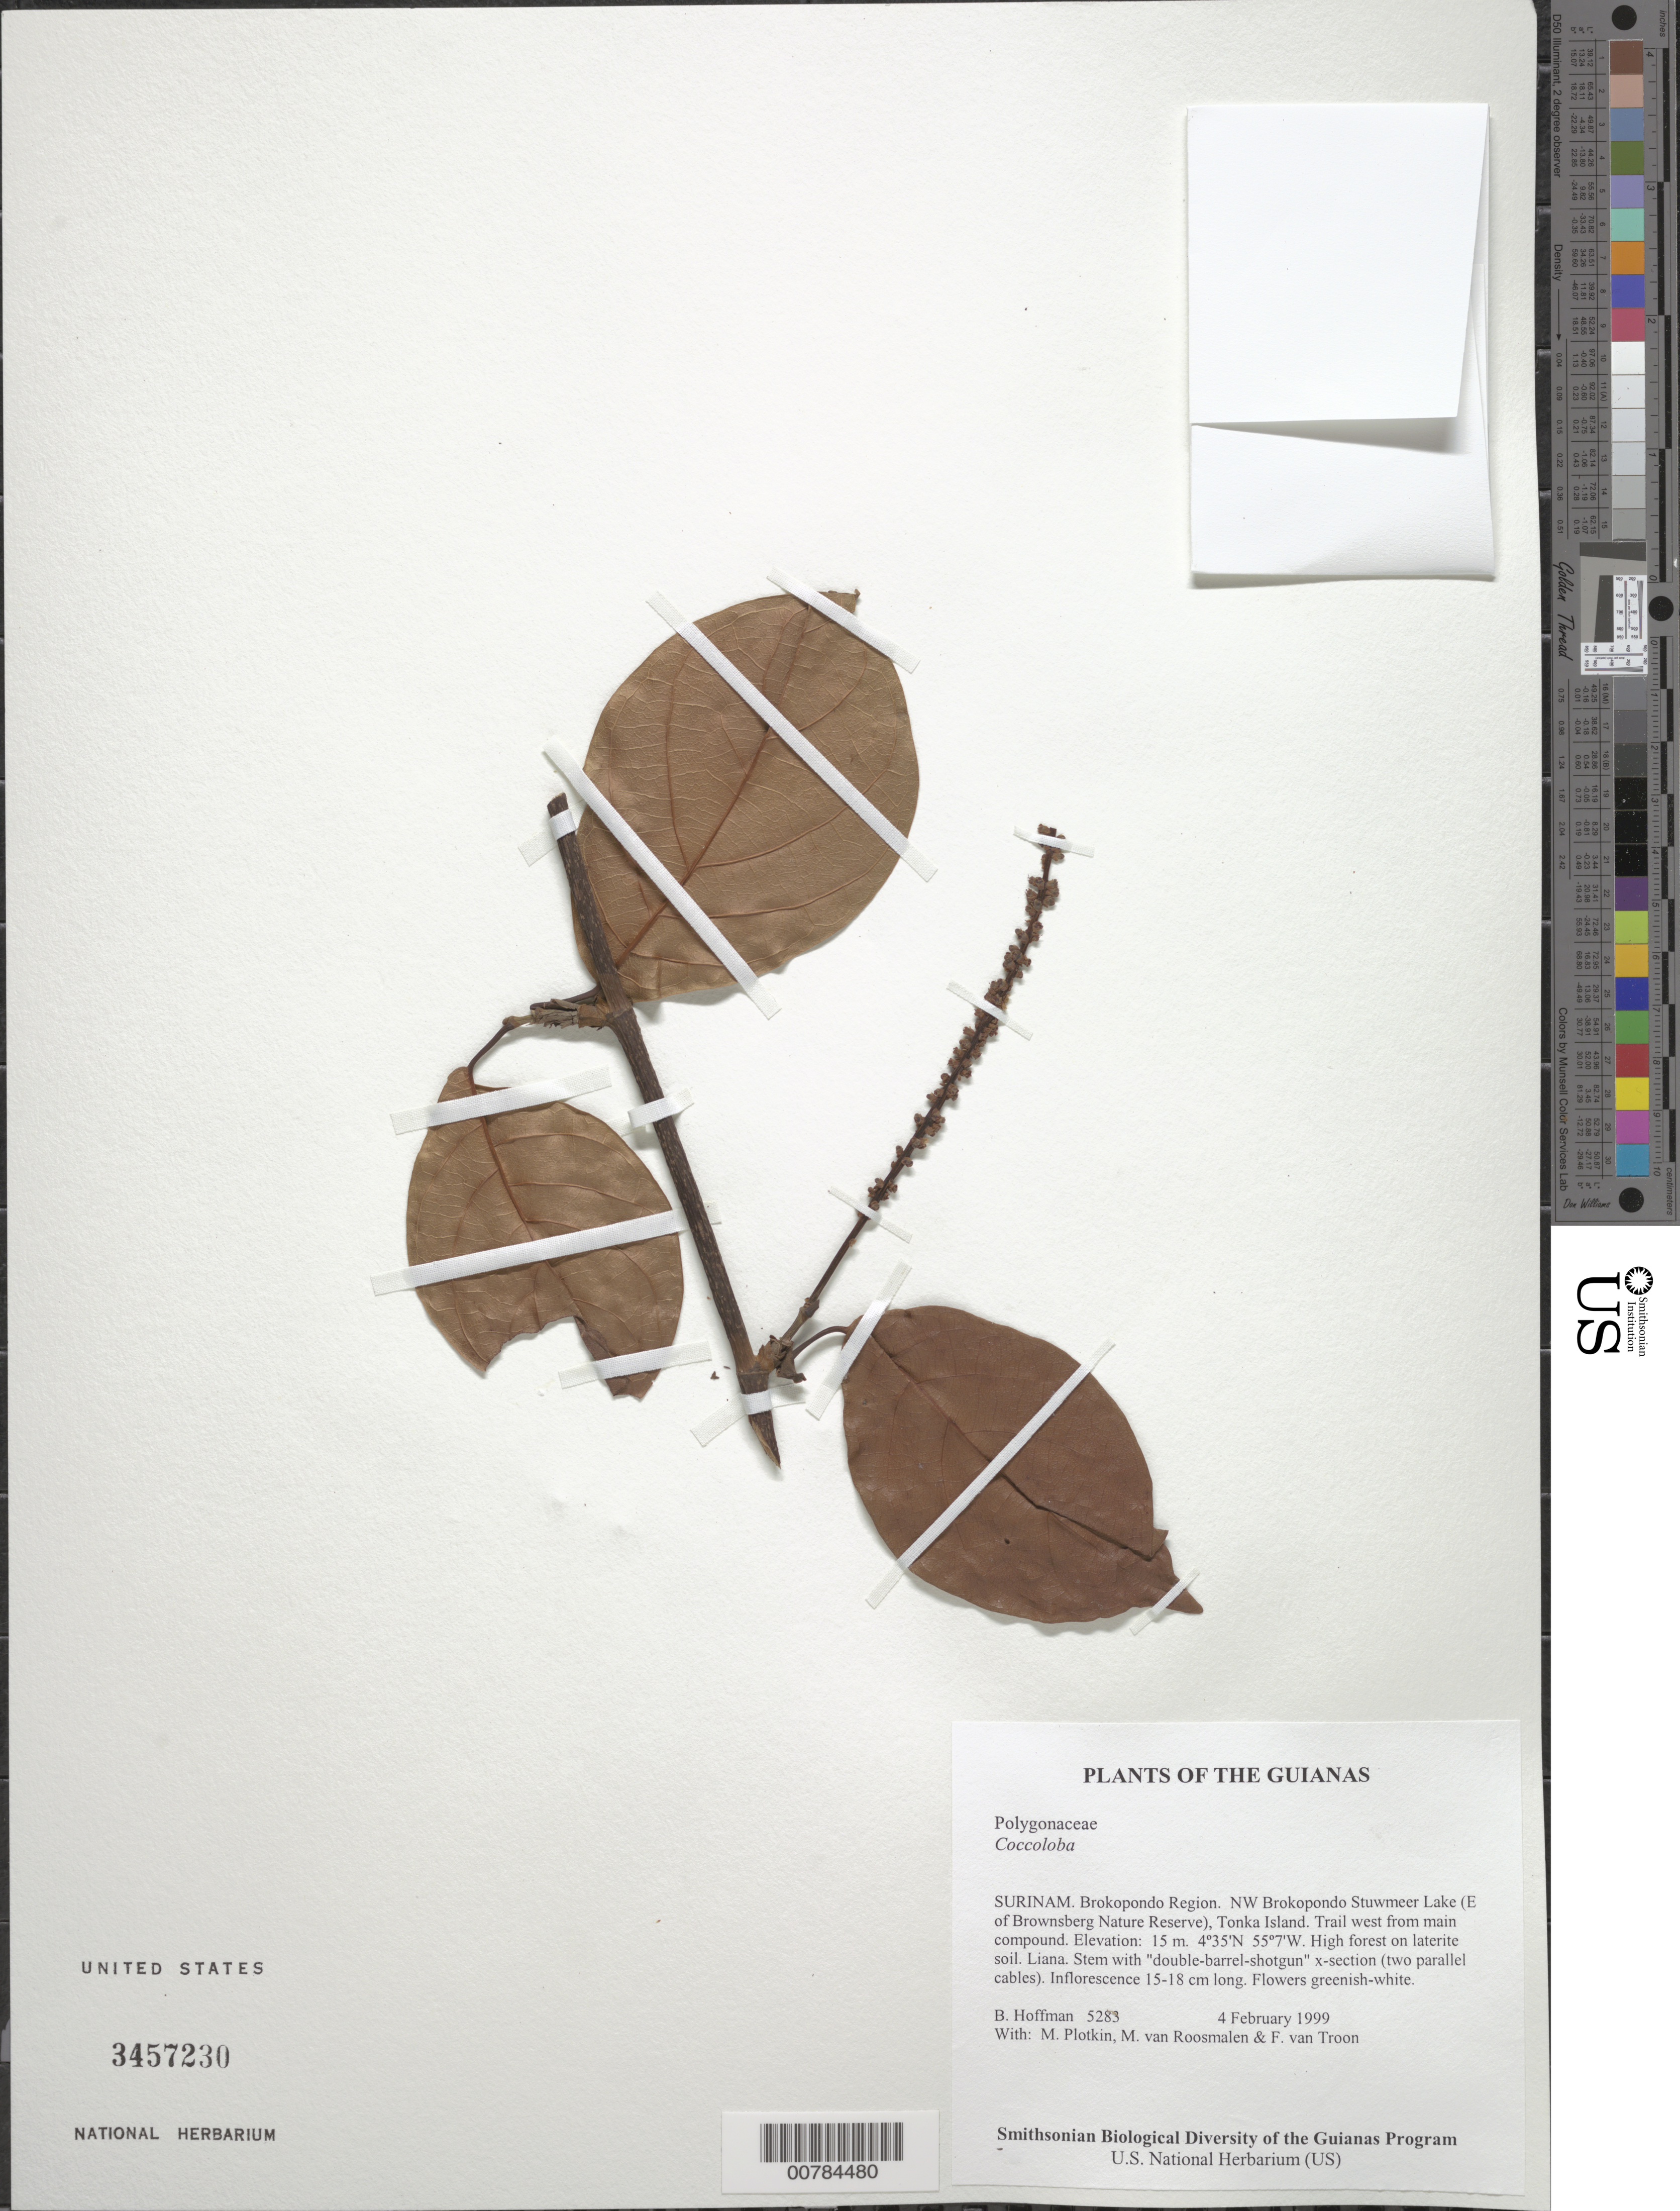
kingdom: Plantae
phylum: Tracheophyta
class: Magnoliopsida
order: Caryophyllales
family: Polygonaceae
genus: Coccoloba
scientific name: Coccoloba sp.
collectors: B. Hoffman, M. Plotkin, M. Roosmalen & F. Van Troon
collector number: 5283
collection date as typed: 4 February 1999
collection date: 1999-02-04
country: Suriname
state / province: Brokopondo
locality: NW Brokopondo Stuwmeer Lake (E of Brownsberg Nature Reserve), Tonka Island. Trail west from main compound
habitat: High forest on laterite soil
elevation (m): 15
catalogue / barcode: US 3457230